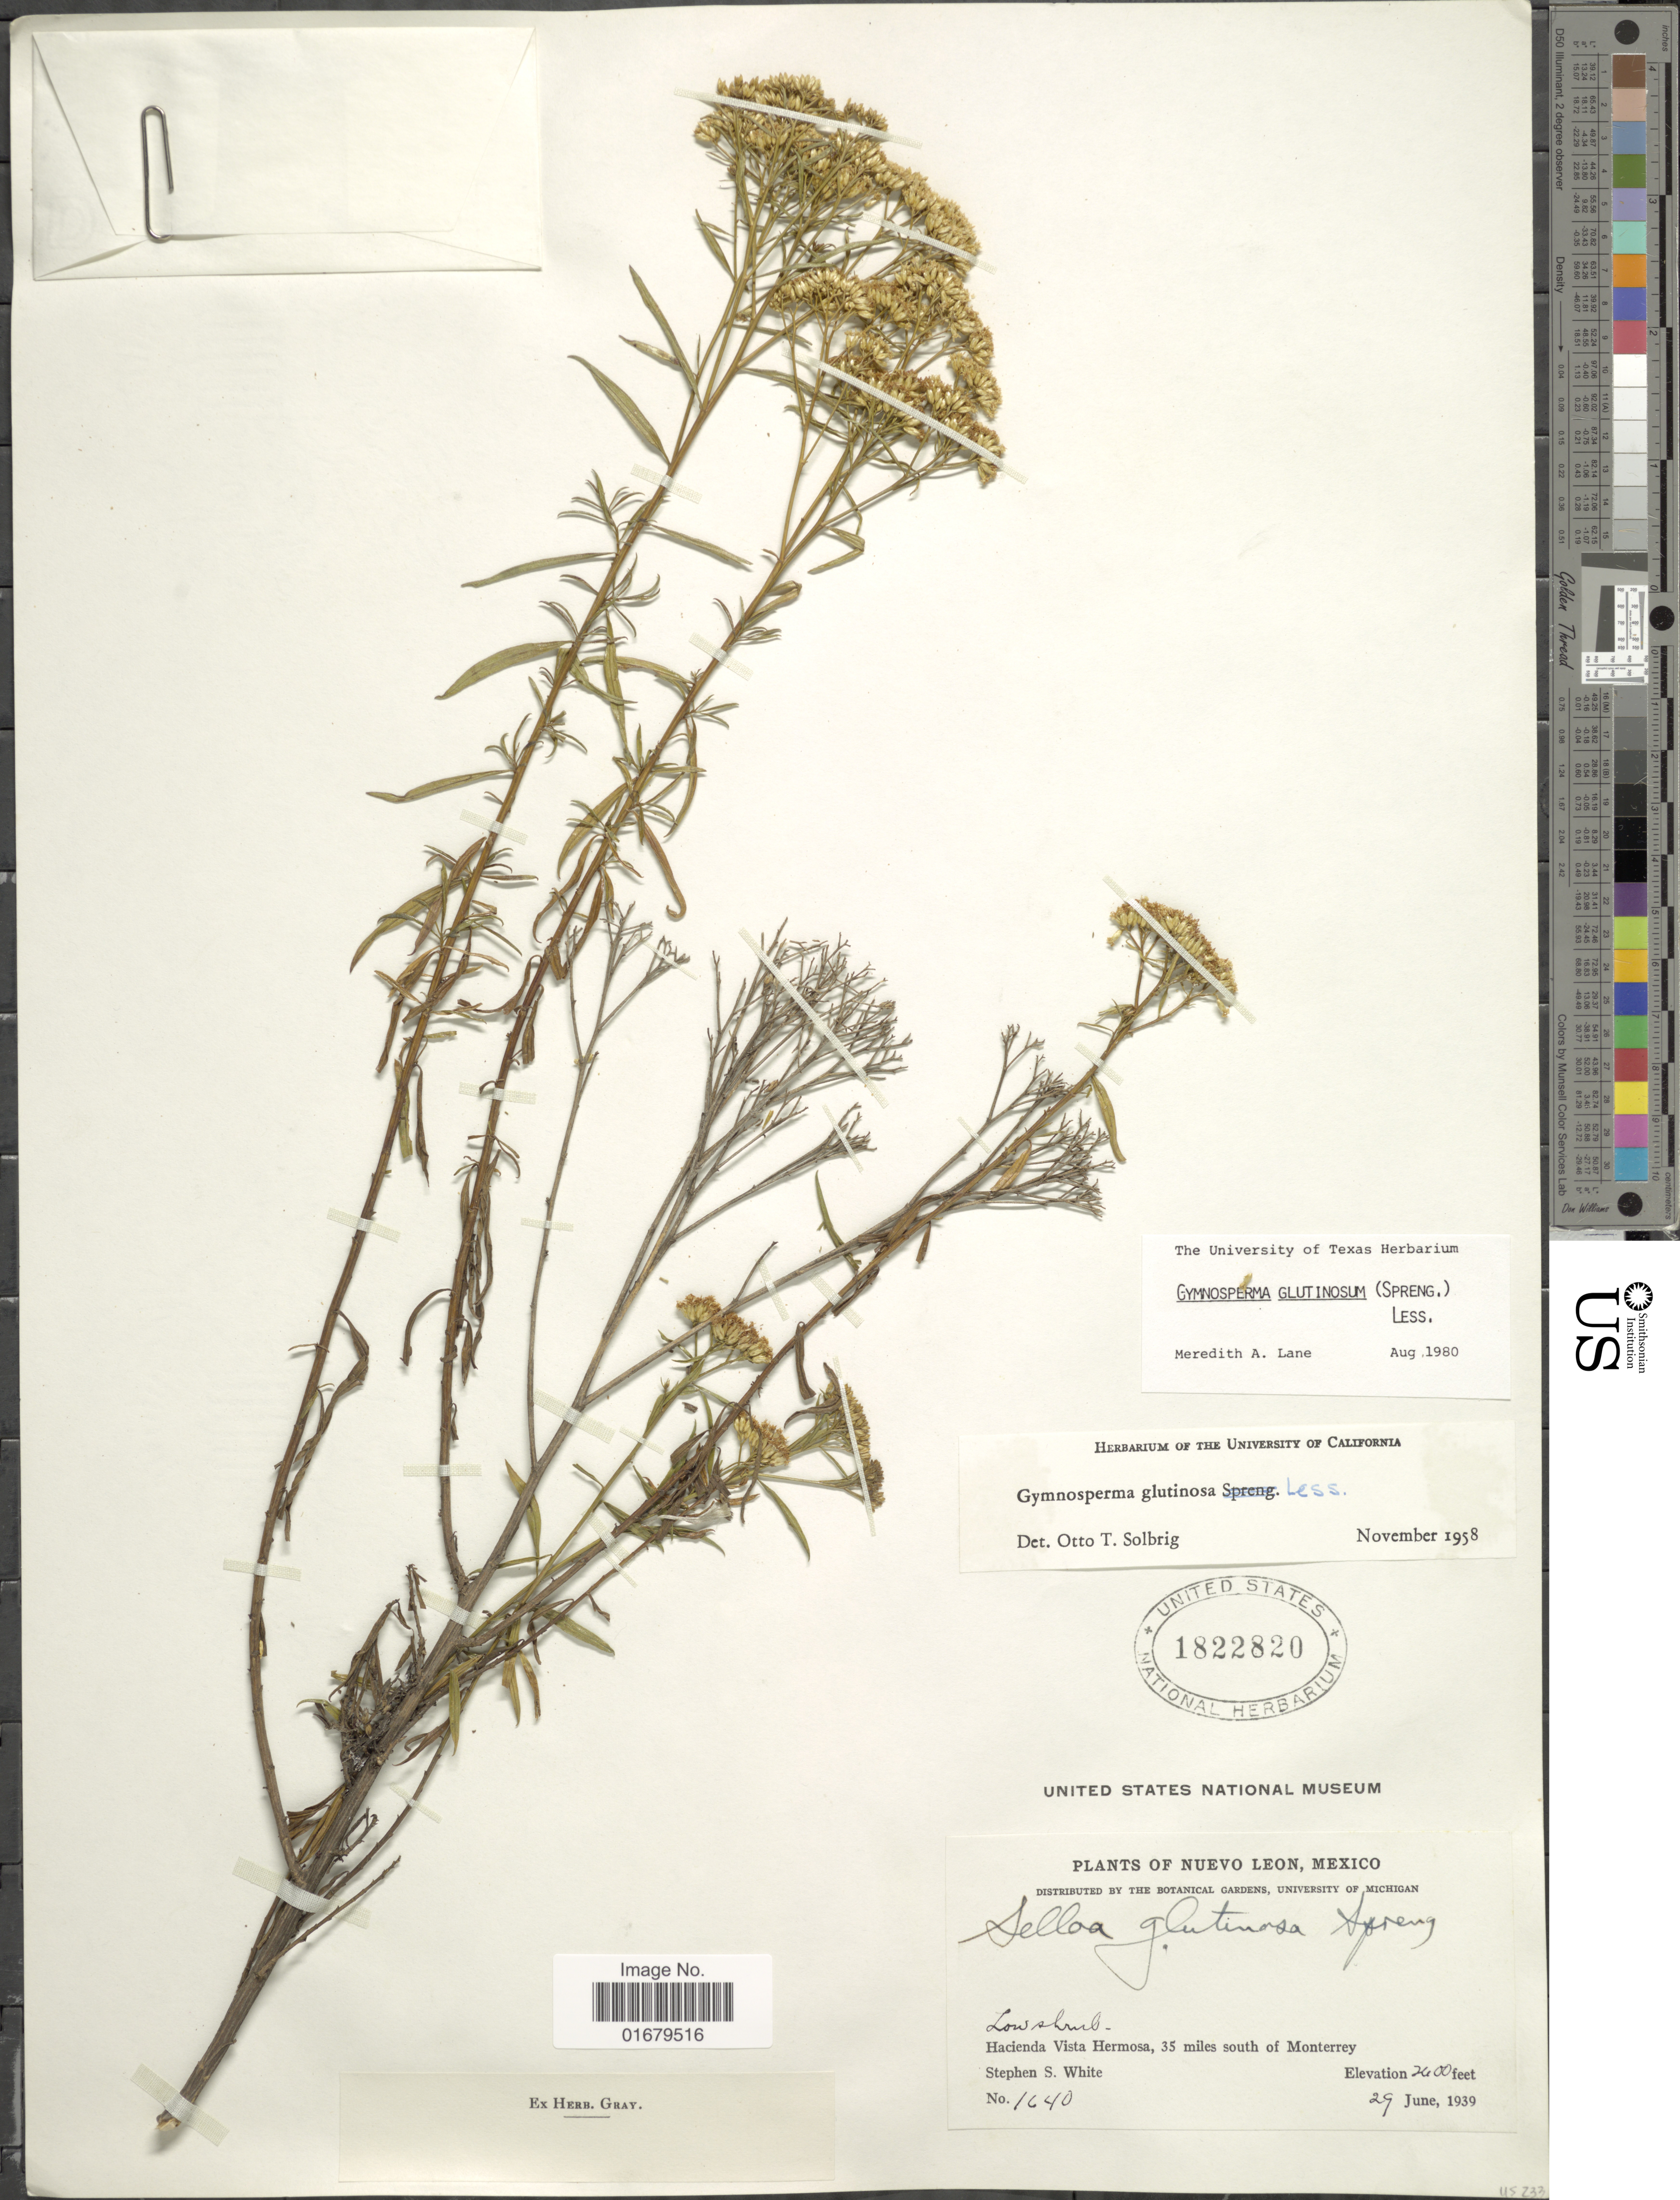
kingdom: Plantae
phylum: Tracheophyta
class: Magnoliopsida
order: Asterales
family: Asteraceae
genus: Gymnosperma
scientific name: Gymnosperma glutinosum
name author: (Spreng.) Less.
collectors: S. S. White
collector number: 1640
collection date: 1939-06-29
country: Mexico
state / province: Nuevo León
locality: Hacienda Vista Hermosa, 35 miles south of Monterrey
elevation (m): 732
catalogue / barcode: US 1822820